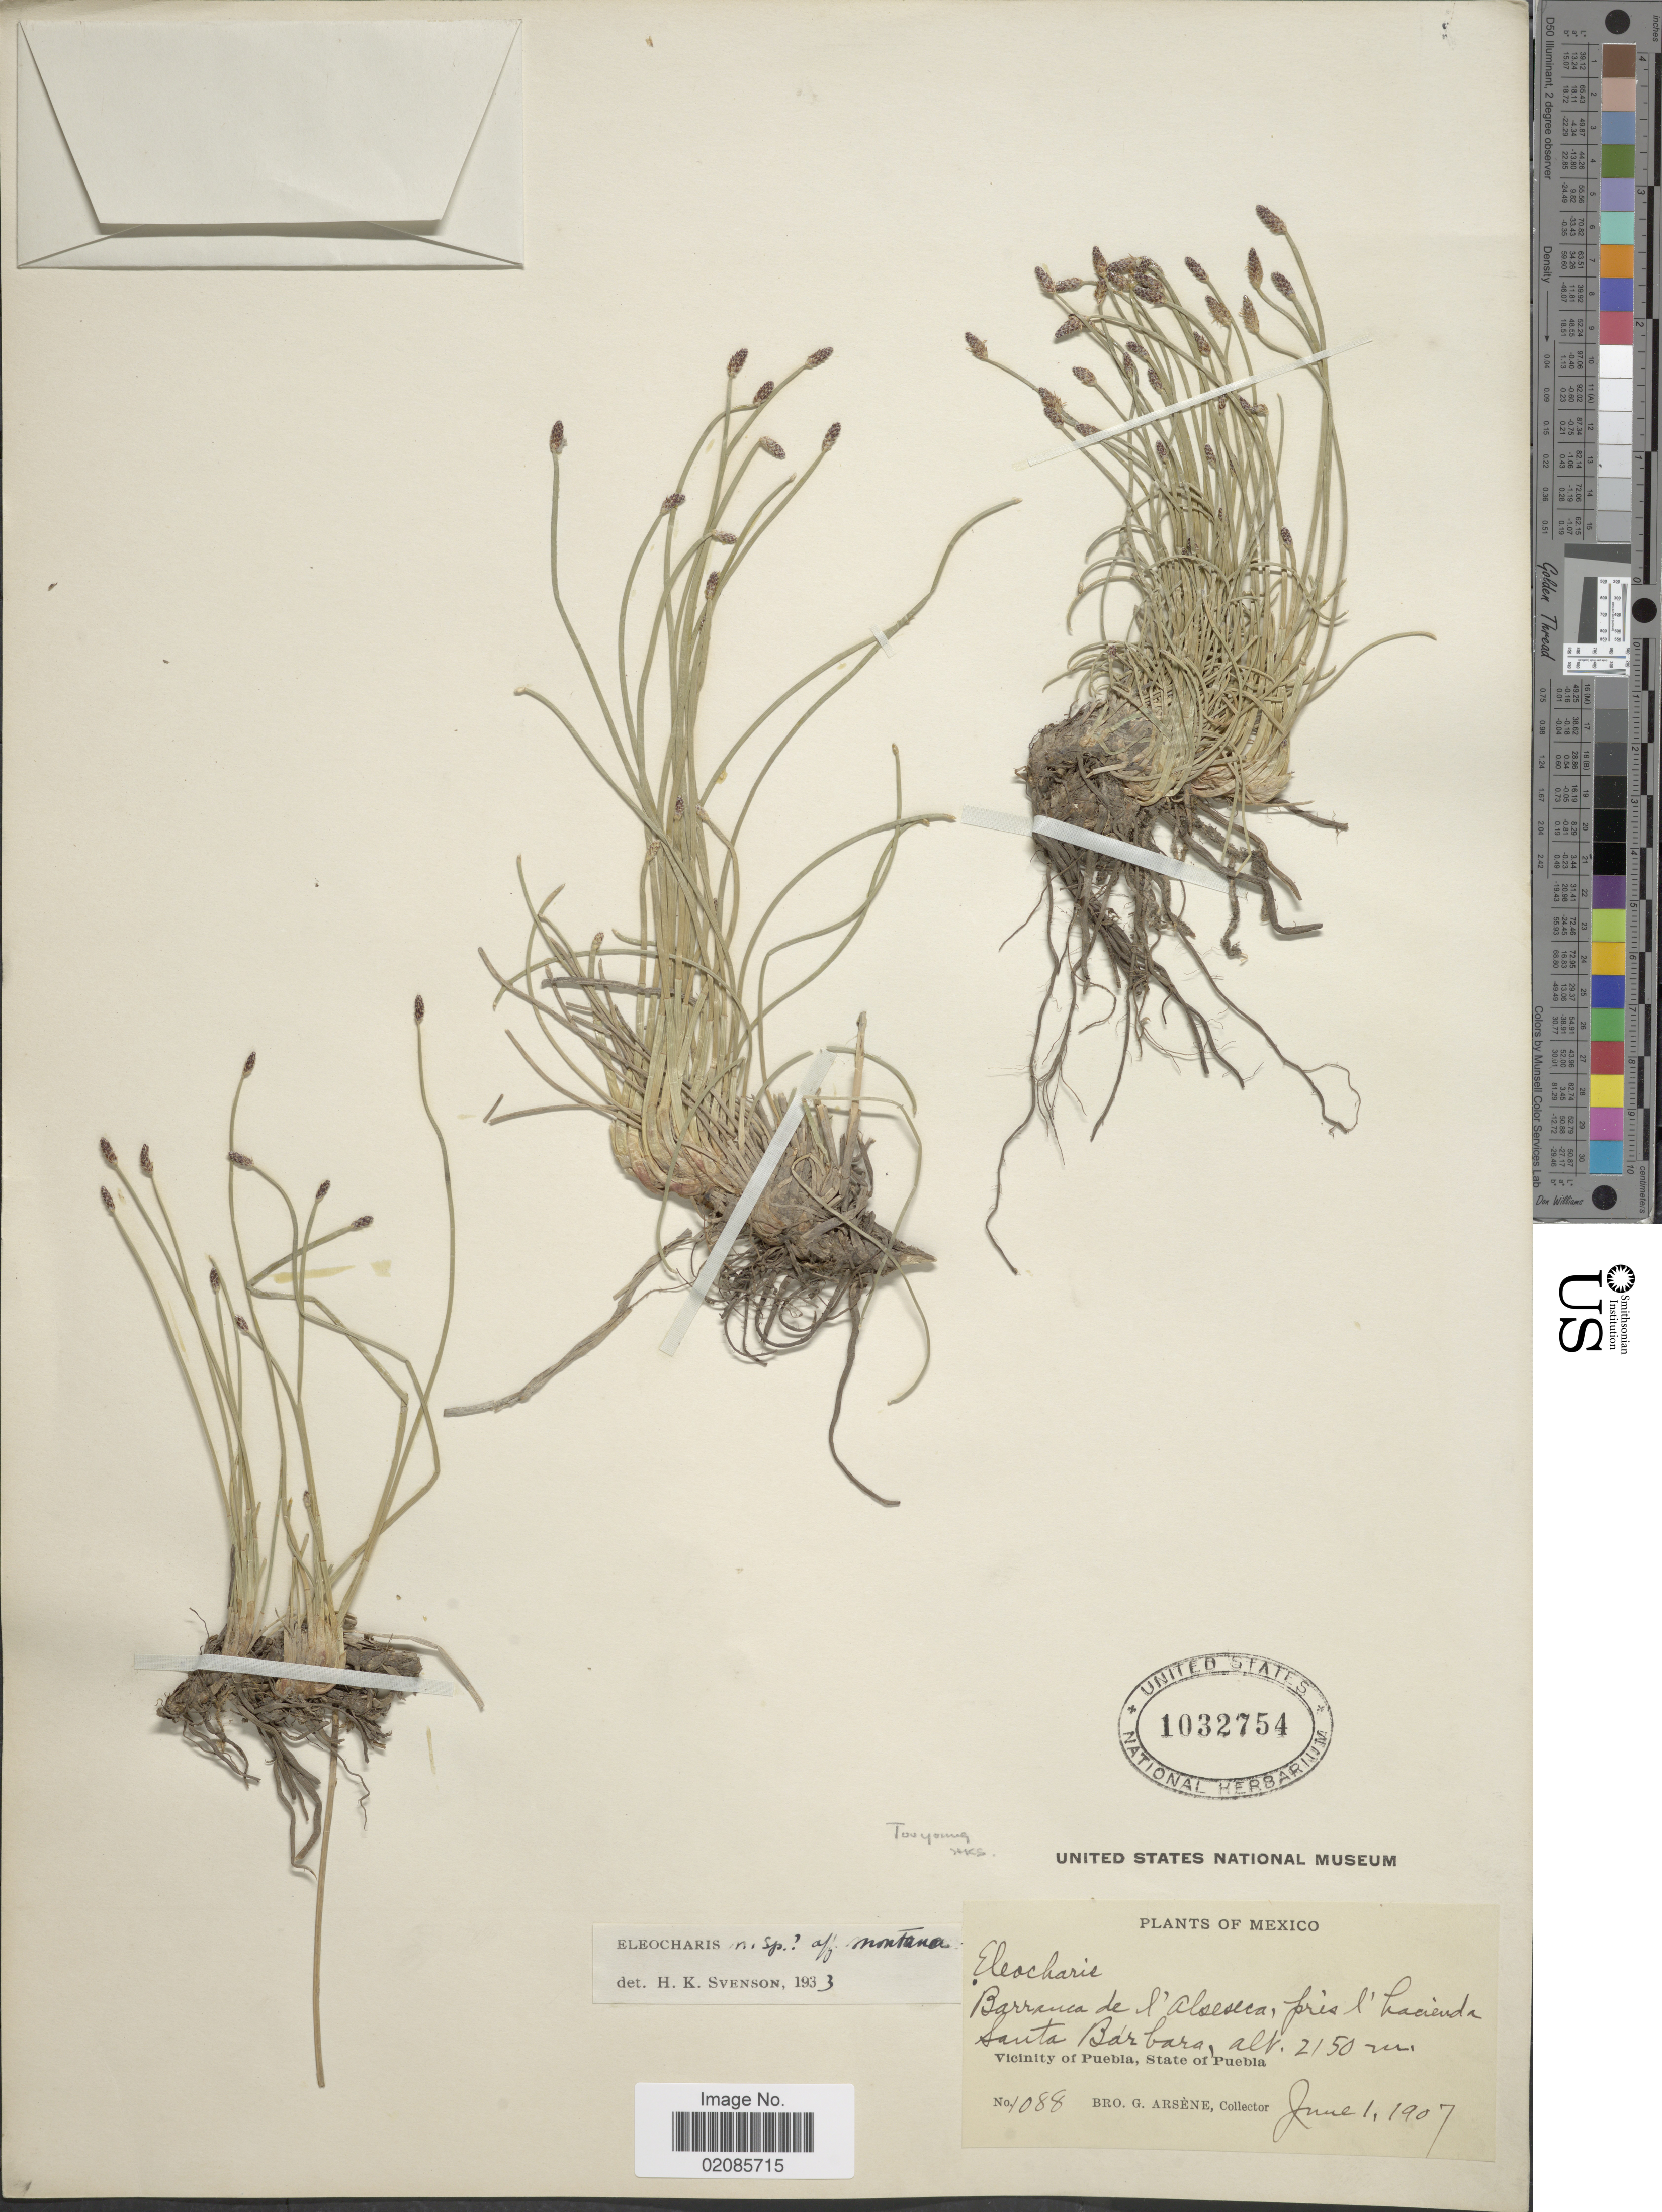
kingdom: Plantae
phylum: Tracheophyta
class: Liliopsida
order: Poales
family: Cyperaceae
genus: Eleocharis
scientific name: Eleocharis montevidensis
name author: Kunth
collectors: Bro. G. Arsène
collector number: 1088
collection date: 1907-06-01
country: Mexico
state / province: Puebla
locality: Barranca de l'Alseseca, pres l'hacienda Santa Barbara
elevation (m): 2150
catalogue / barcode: US 1032754